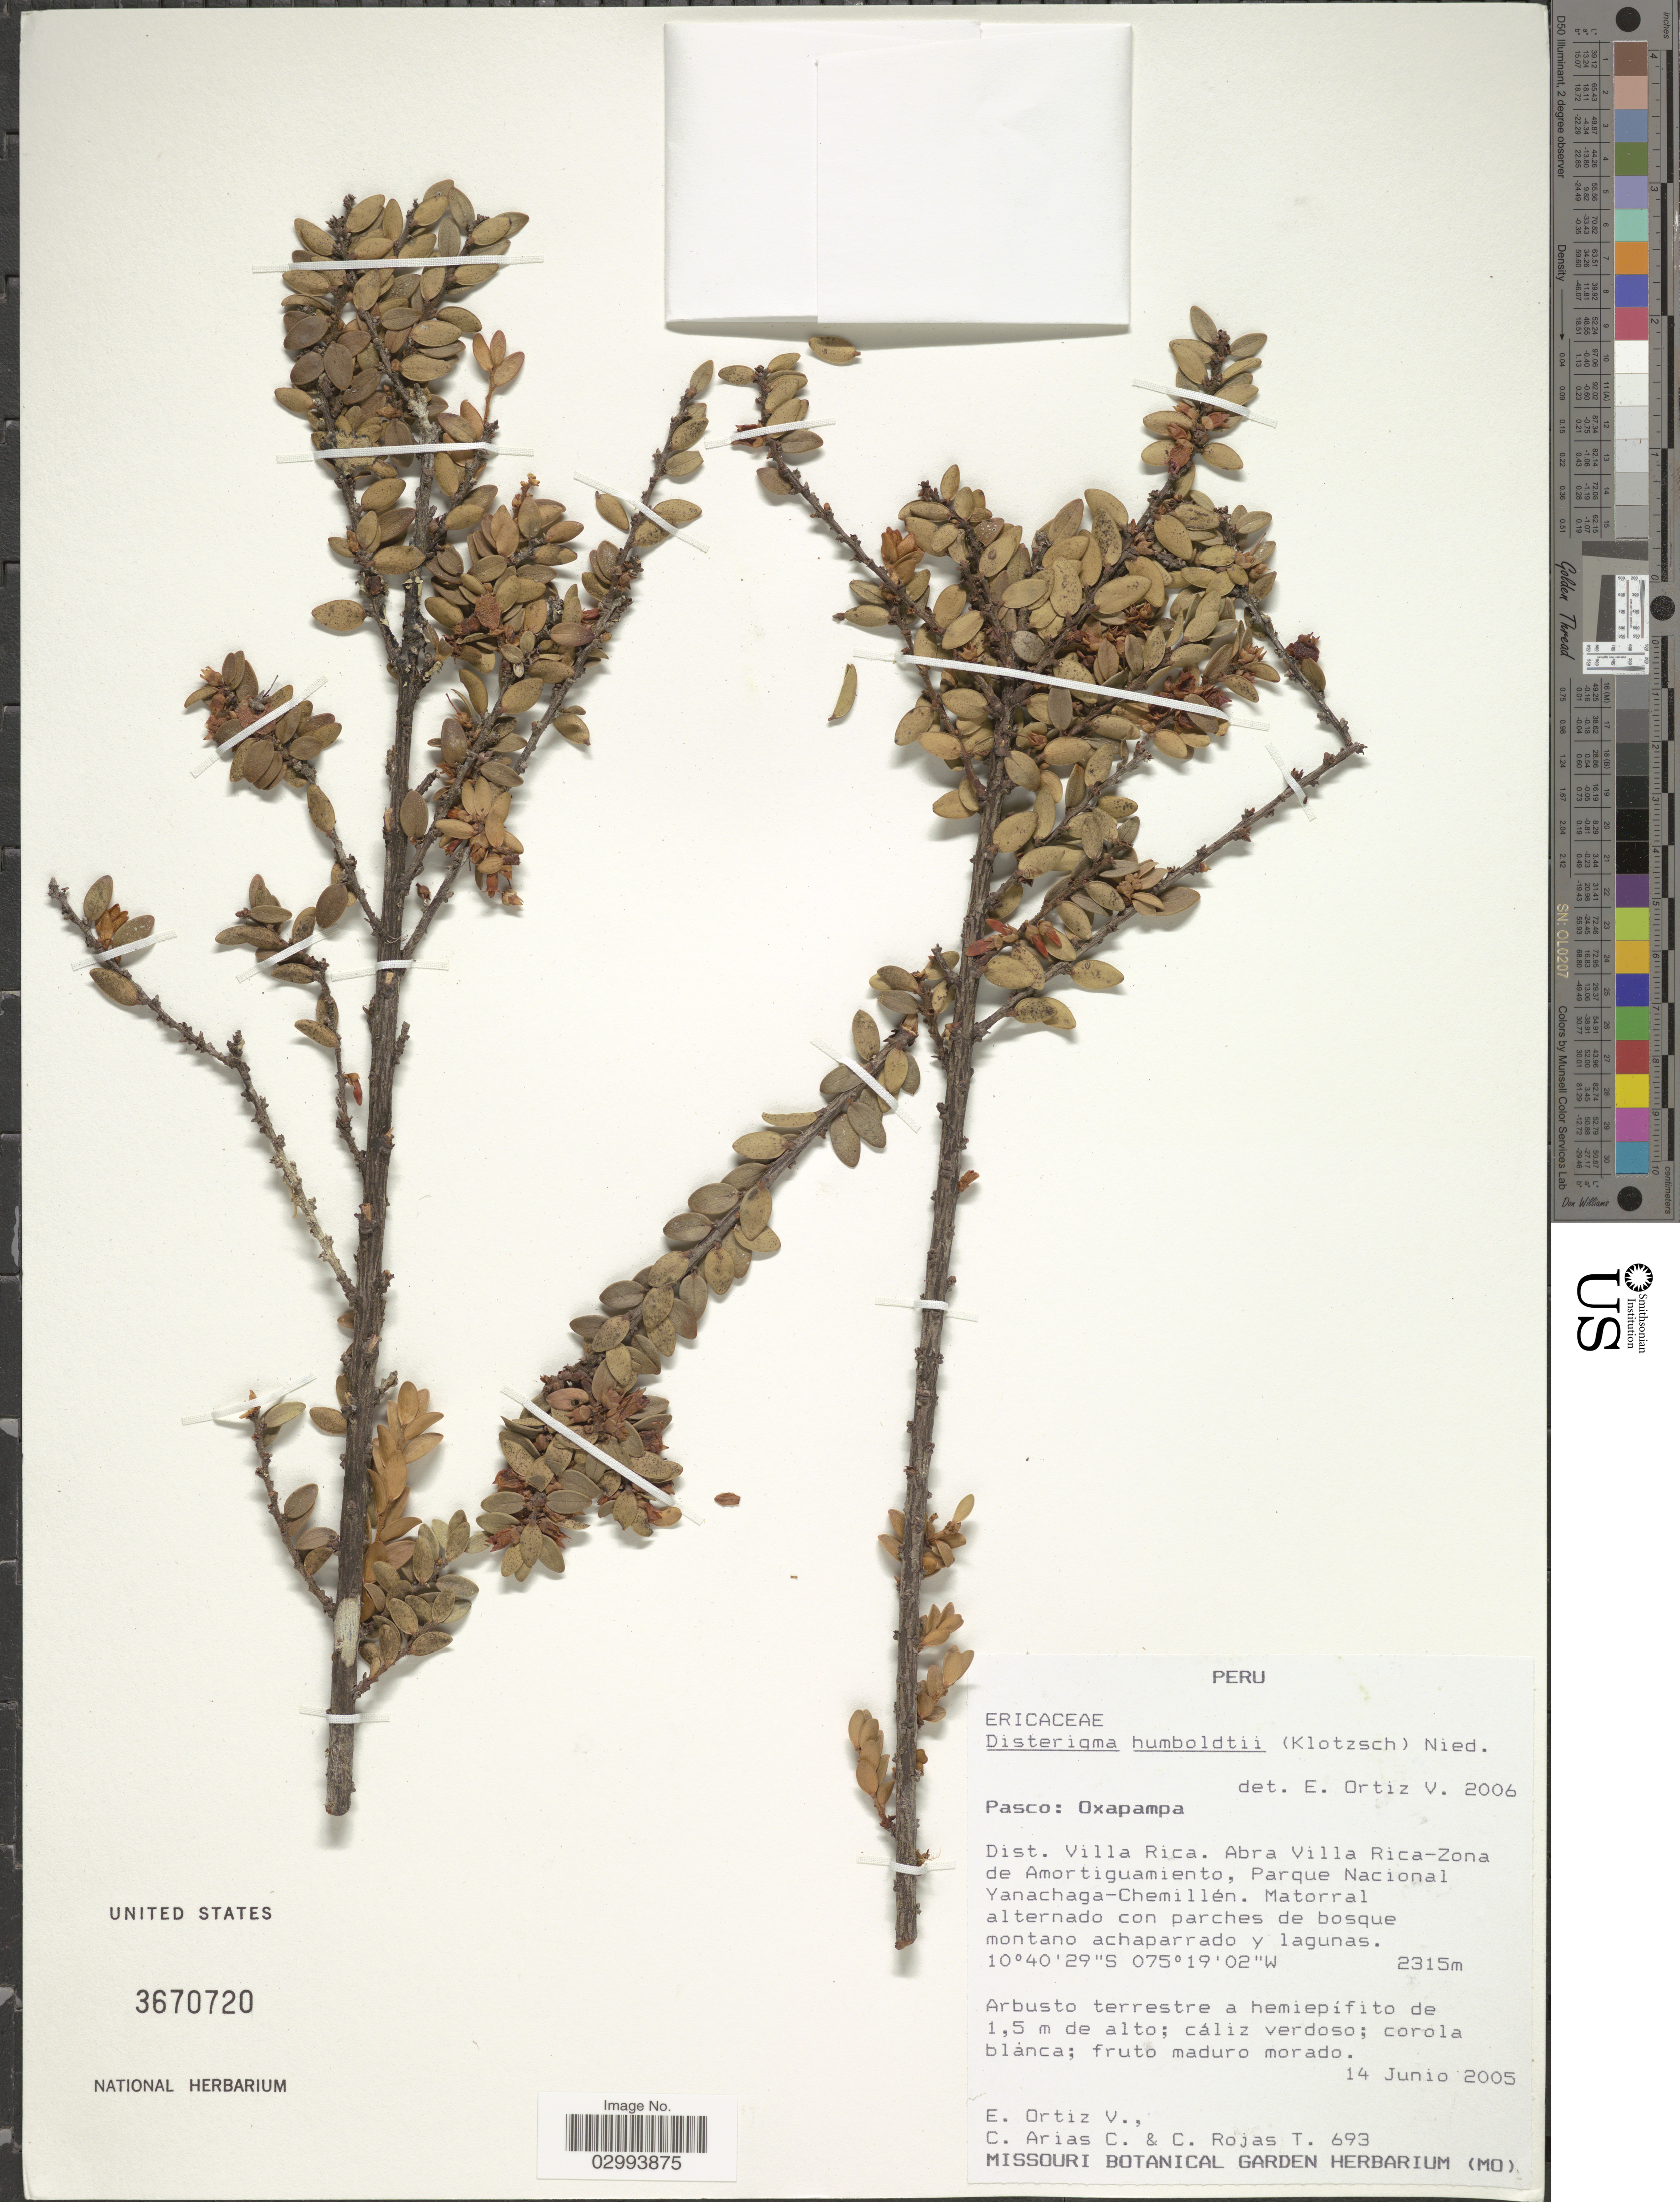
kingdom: Plantae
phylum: Tracheophyta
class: Magnoliopsida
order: Ericales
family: Ericaceae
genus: Disterigma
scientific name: Disterigma humboldtii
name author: (Klotzsch) Nied.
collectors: E. Ortiz V., C. Arias C. & C. Rojas T.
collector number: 693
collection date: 2005-06-14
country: Peru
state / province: Pasco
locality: Oxapampa. Dist. Villa Rica. Abra Villa Rica-Zona de Amortiguamiento, Parque Nacional Yanachaga-Chemillén.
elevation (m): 2315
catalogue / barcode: US 3670720